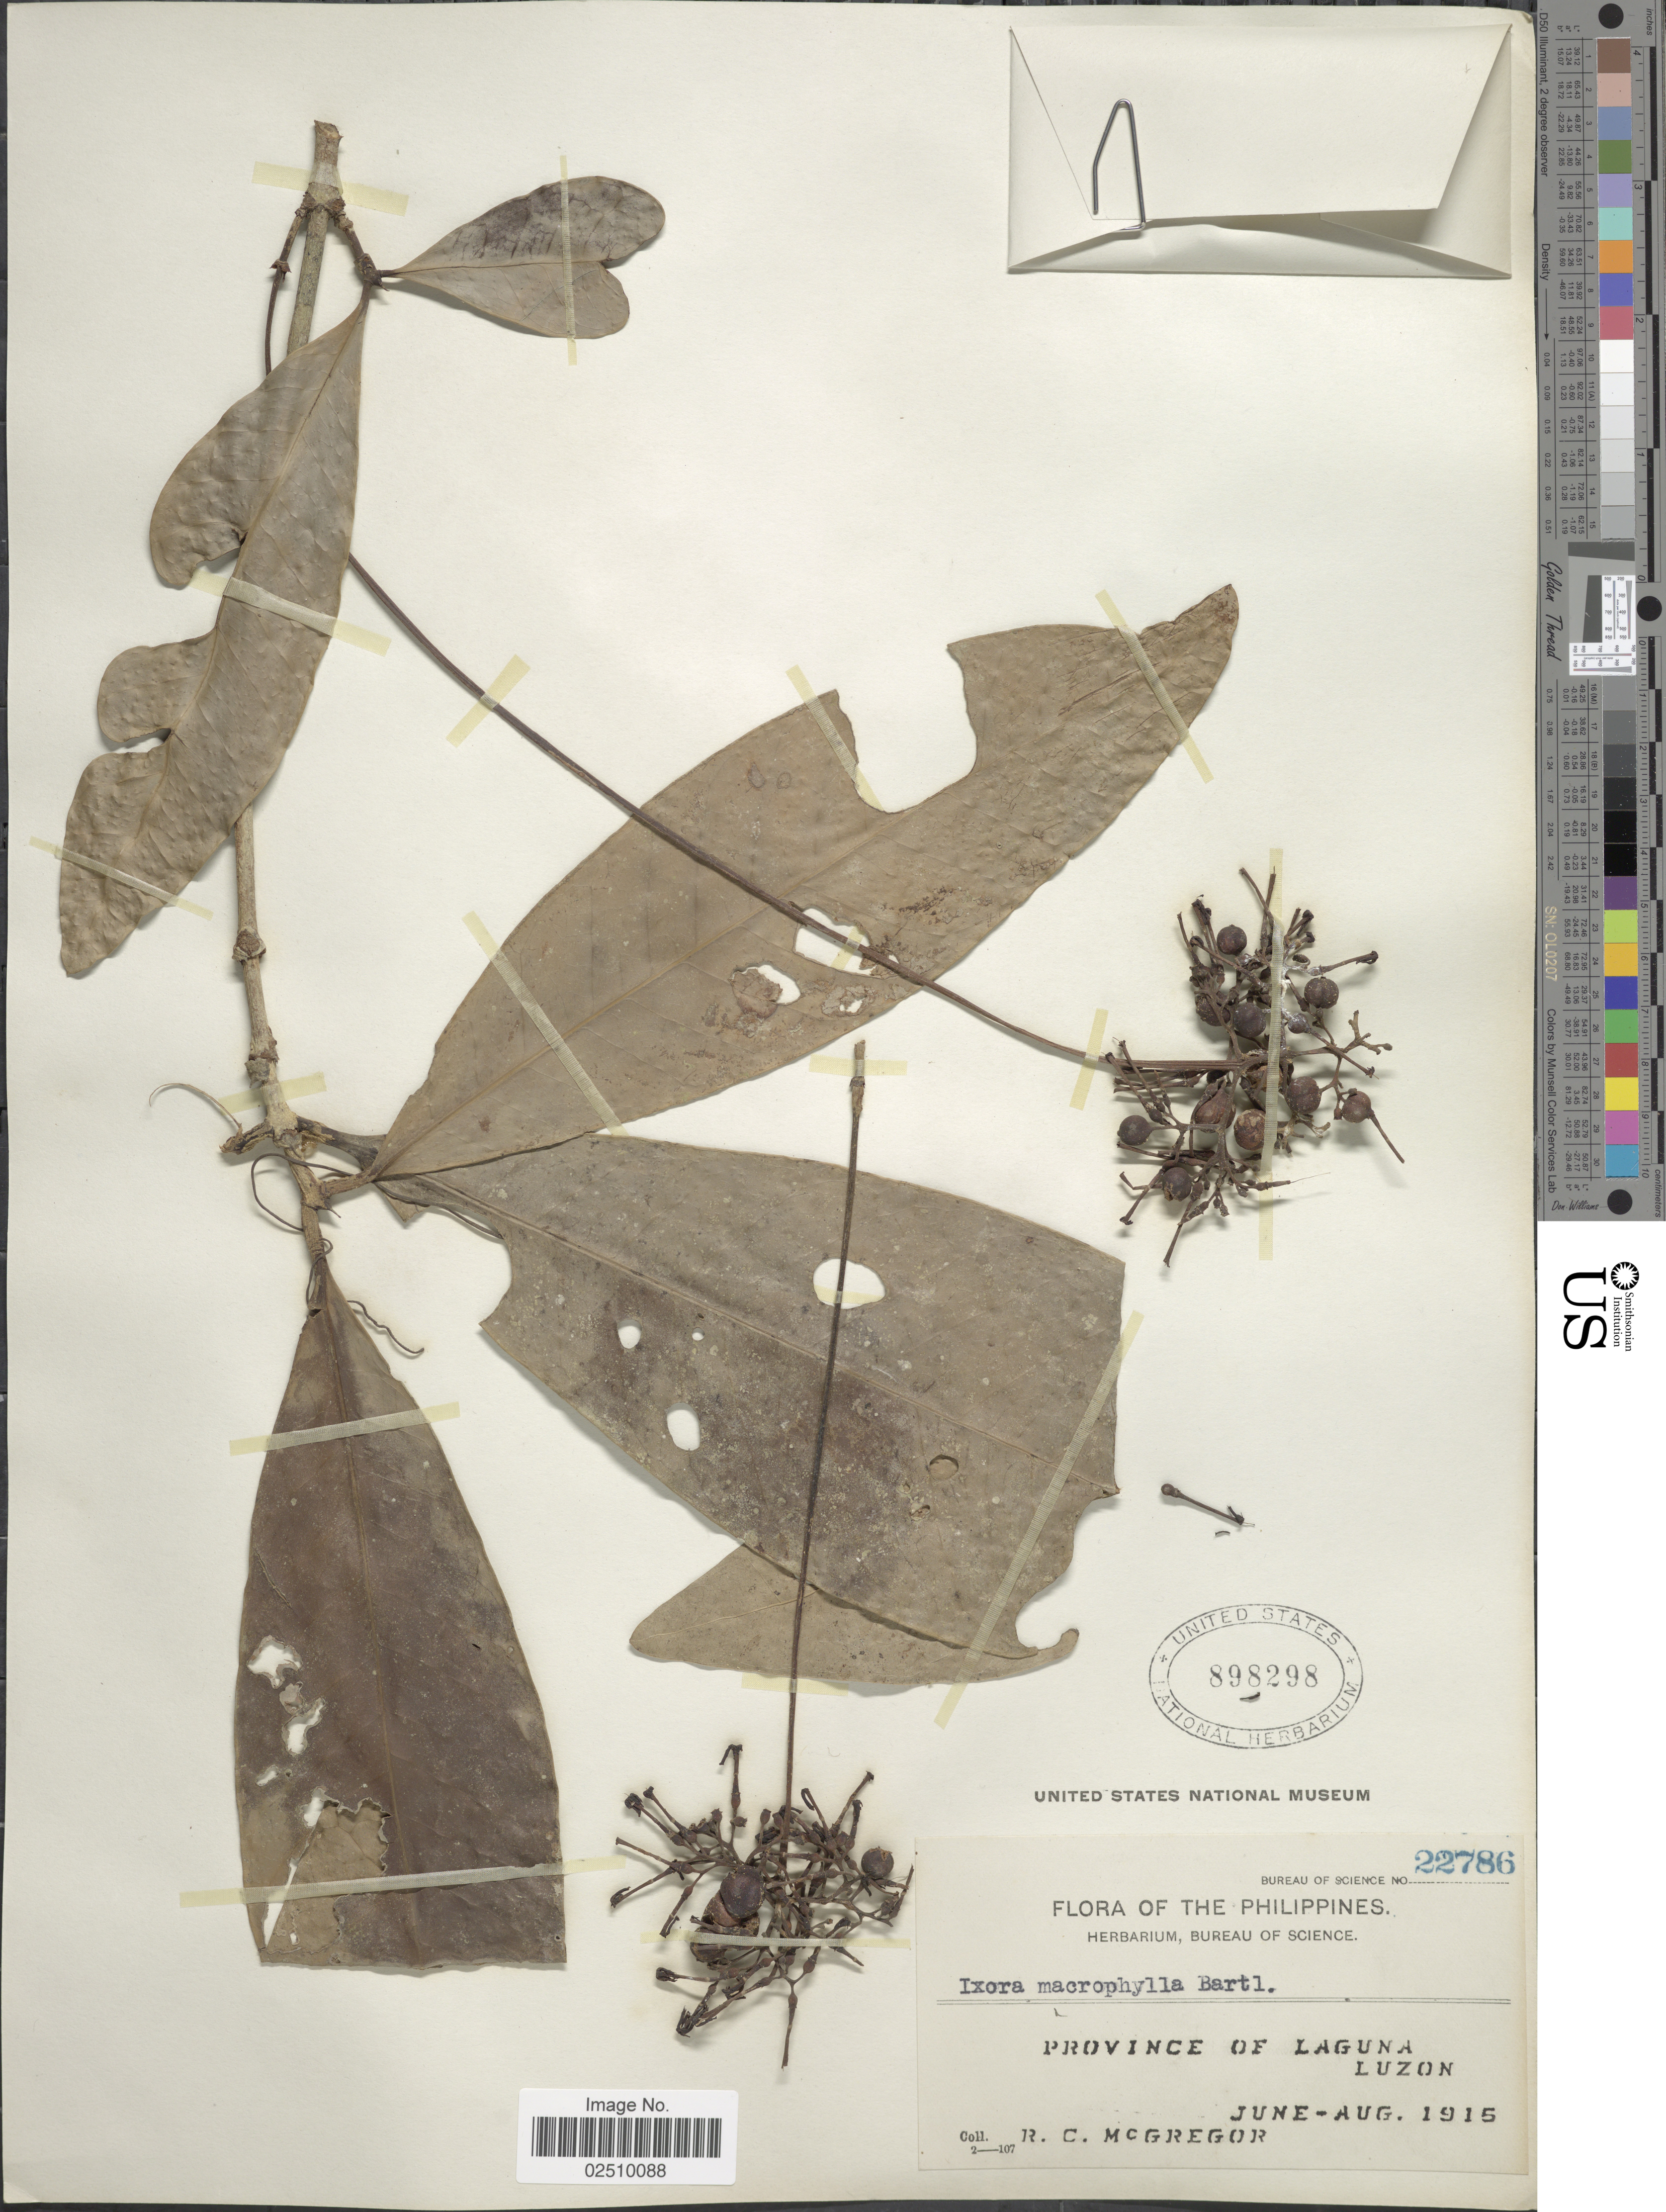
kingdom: Plantae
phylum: Tracheophyta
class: Magnoliopsida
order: Gentianales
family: Rubiaceae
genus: Ixora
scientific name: Ixora macrophylla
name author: Bartl. ex DC.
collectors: R. C. McGregor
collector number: Bureau of Science 22786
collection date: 1915-06/1915-08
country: Philippines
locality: Province of Laguna, Luzon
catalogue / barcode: US 898298